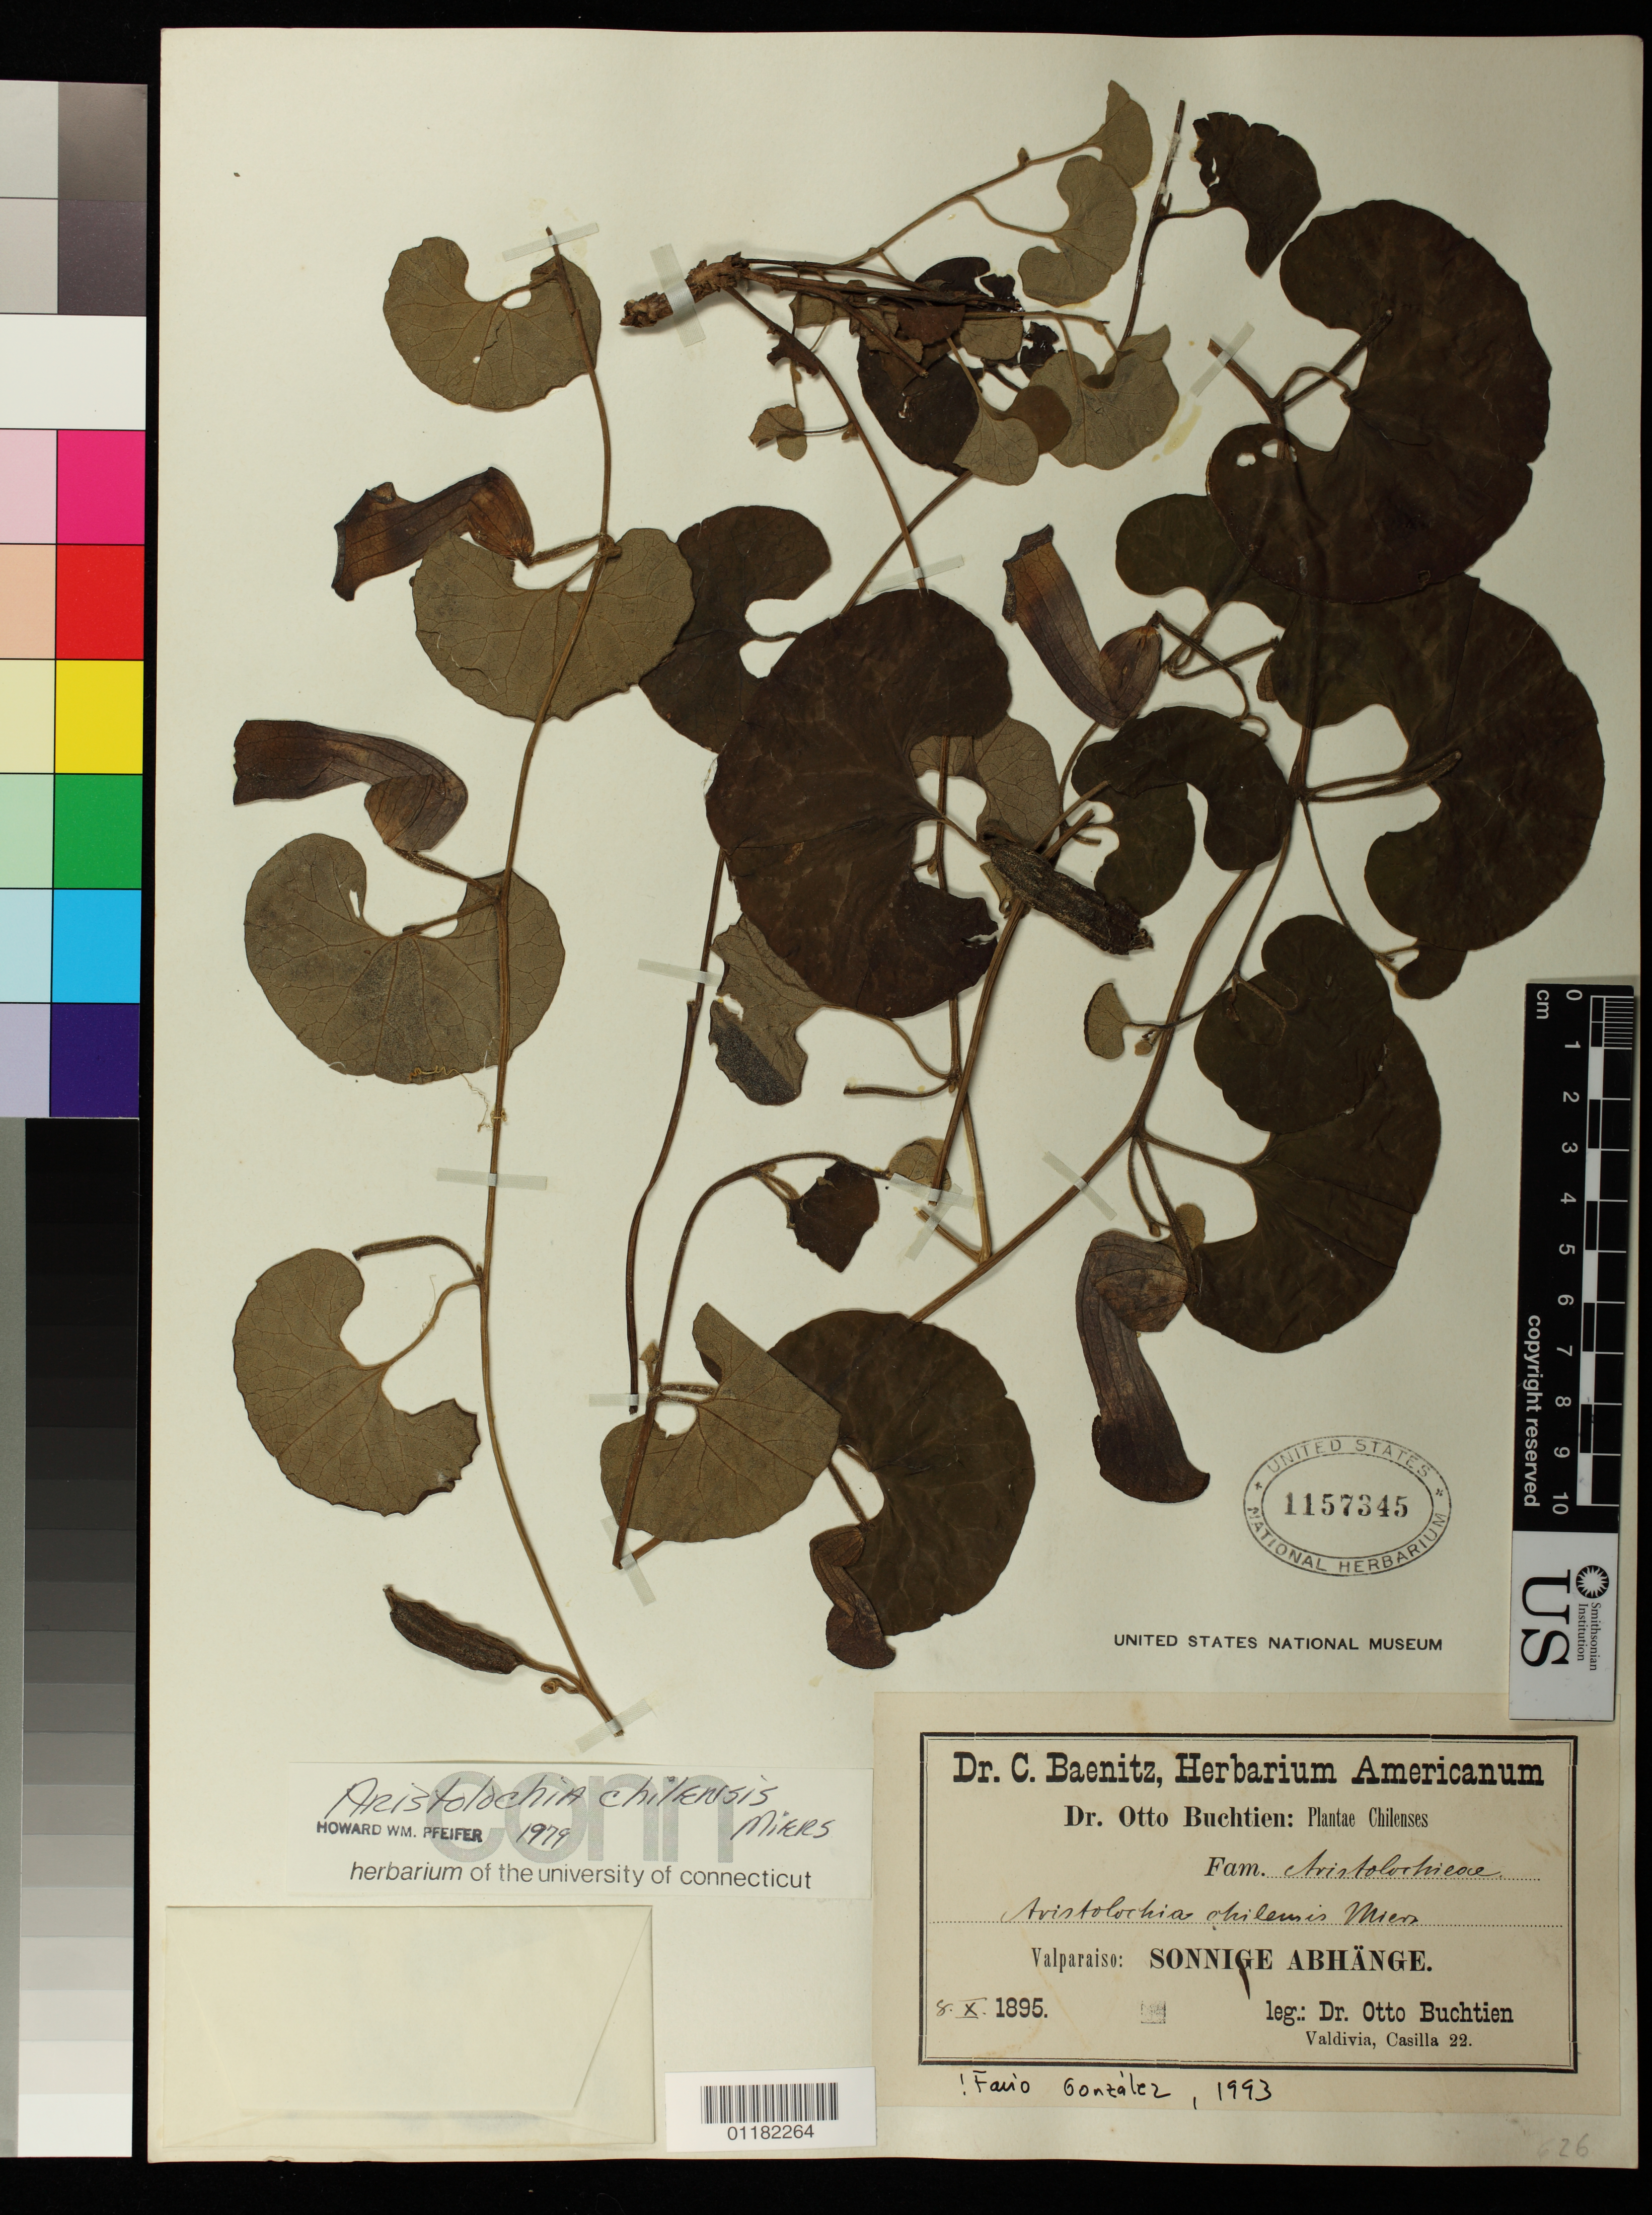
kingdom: Plantae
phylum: Tracheophyta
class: Magnoliopsida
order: Piperales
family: Aristolochiaceae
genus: Aristolochia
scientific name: Aristolochia chilensis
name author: E.L. Bridges ex Lindl.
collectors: O. Buchtein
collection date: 1895-10-08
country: Chile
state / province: Valparaíso (V)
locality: Valparaiso: Sonnige Abhange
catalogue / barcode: US 1157345